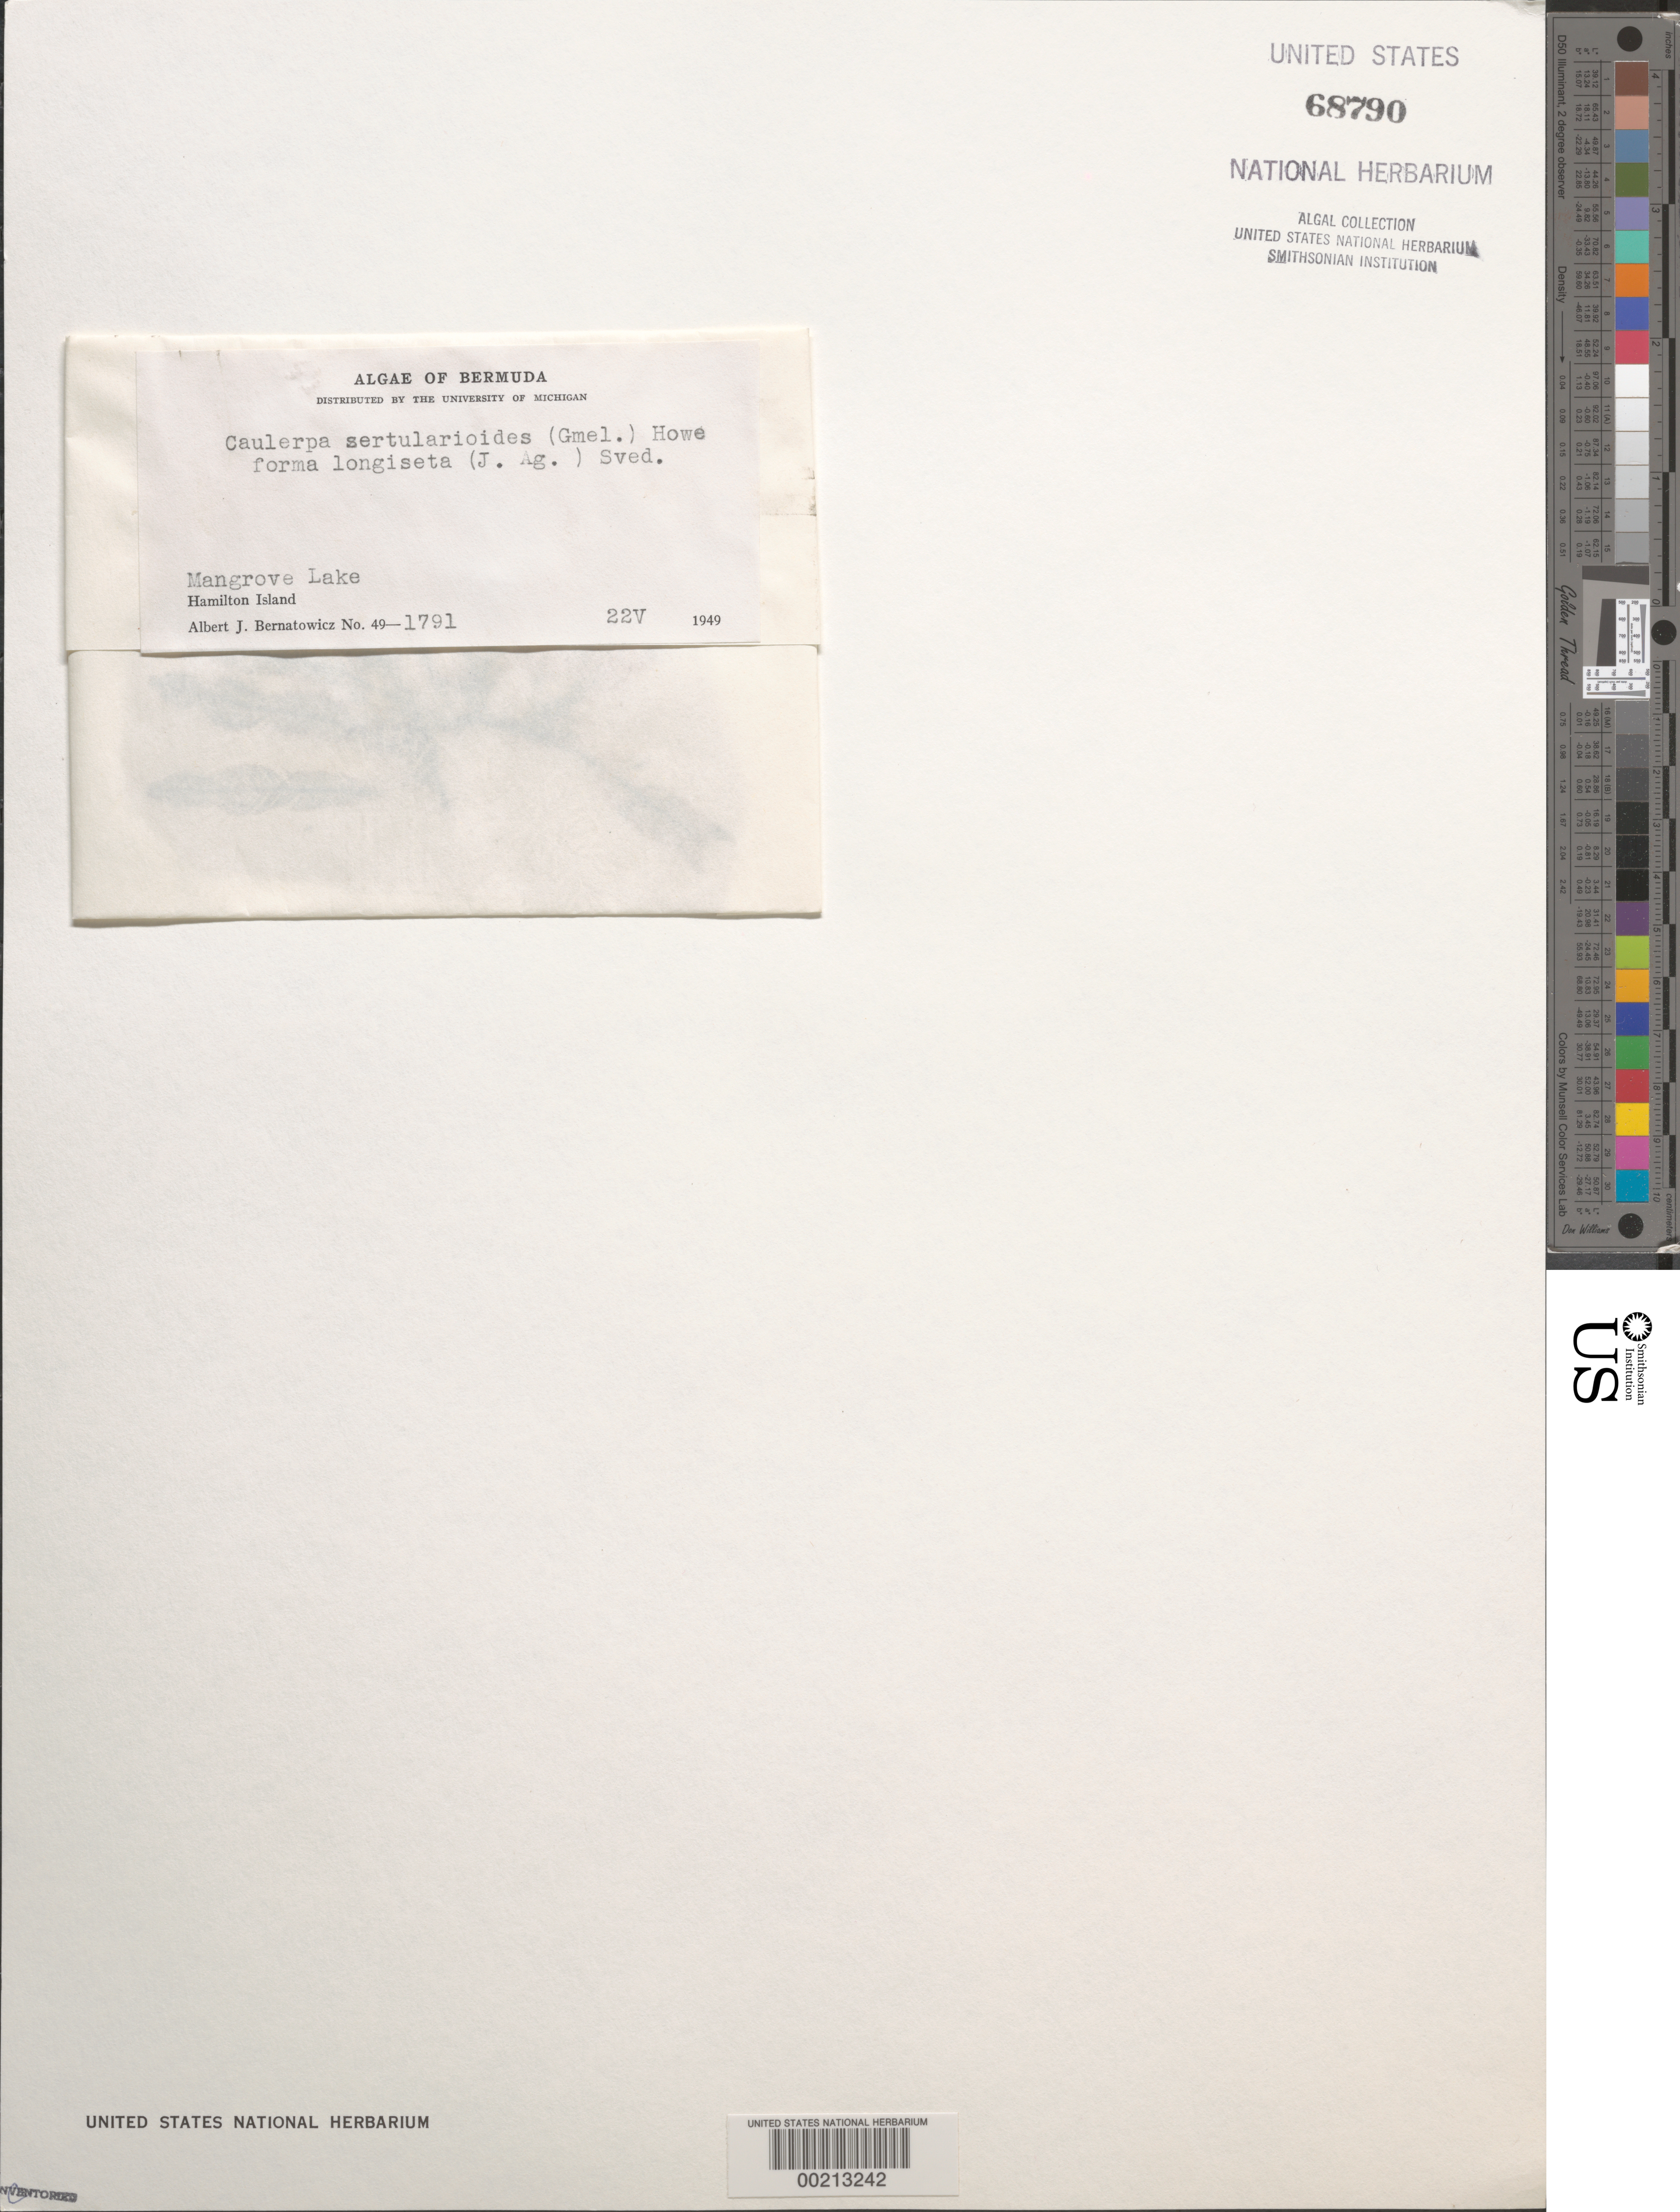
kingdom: Plantae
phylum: Chlorophyta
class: Ulvophyceae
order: Bryopsidales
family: Caulerpaceae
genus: Caulerpa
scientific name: Caulerpa sertularioides f. longiseta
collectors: A. Bernatowicz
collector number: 49-1791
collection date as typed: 22 May 1949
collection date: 1949-05-22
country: Bermuda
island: Bermuda Island (Hamilton Island)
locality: Mangrove Lake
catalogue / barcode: US 68790